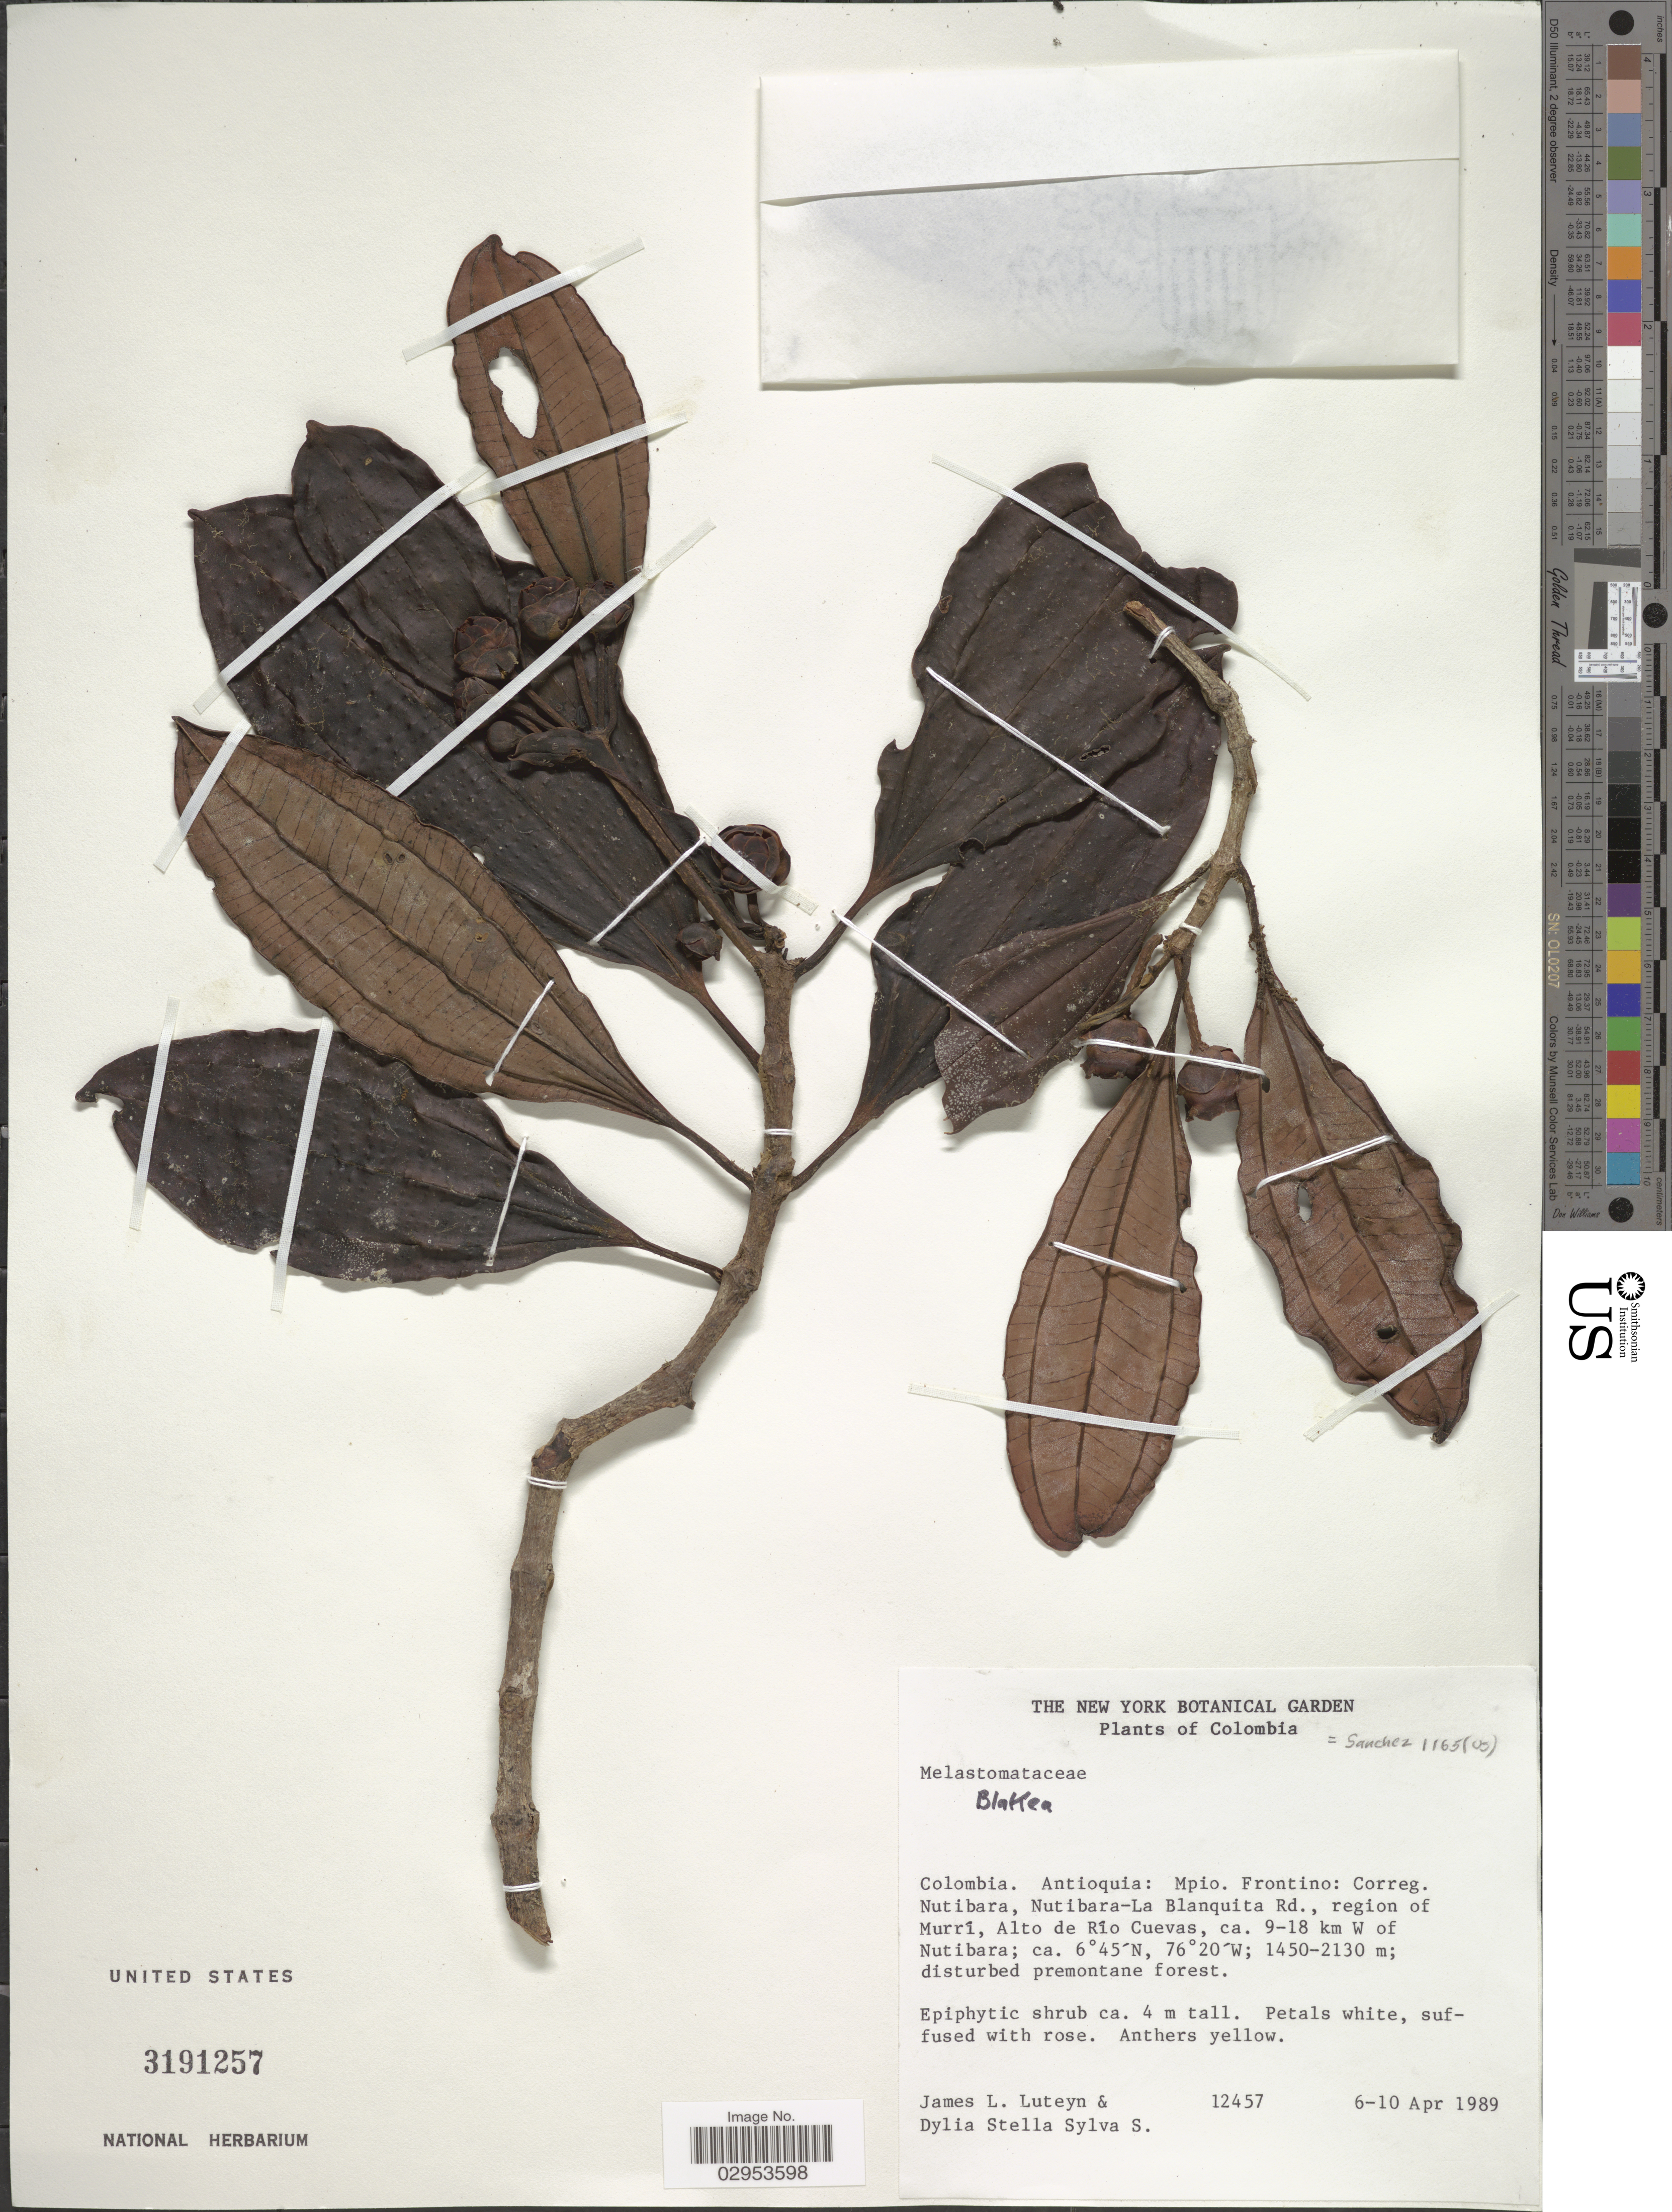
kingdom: Plantae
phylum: Tracheophyta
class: Magnoliopsida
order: Myrtales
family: Melastomataceae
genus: Blakea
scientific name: Blakea sp.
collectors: J. L. Luteyn & Stella Sylva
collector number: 12457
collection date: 1989-04-06/1989-04-10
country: Colombia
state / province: Antioquia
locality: Mpio. Frontino: Correg. Nutibara, Nutibara-La Blanquita Rd., region of Murrí, Alto de Río Cuevas, ca. 9-18 km W of Nutibara.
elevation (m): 1450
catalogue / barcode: US 3191257